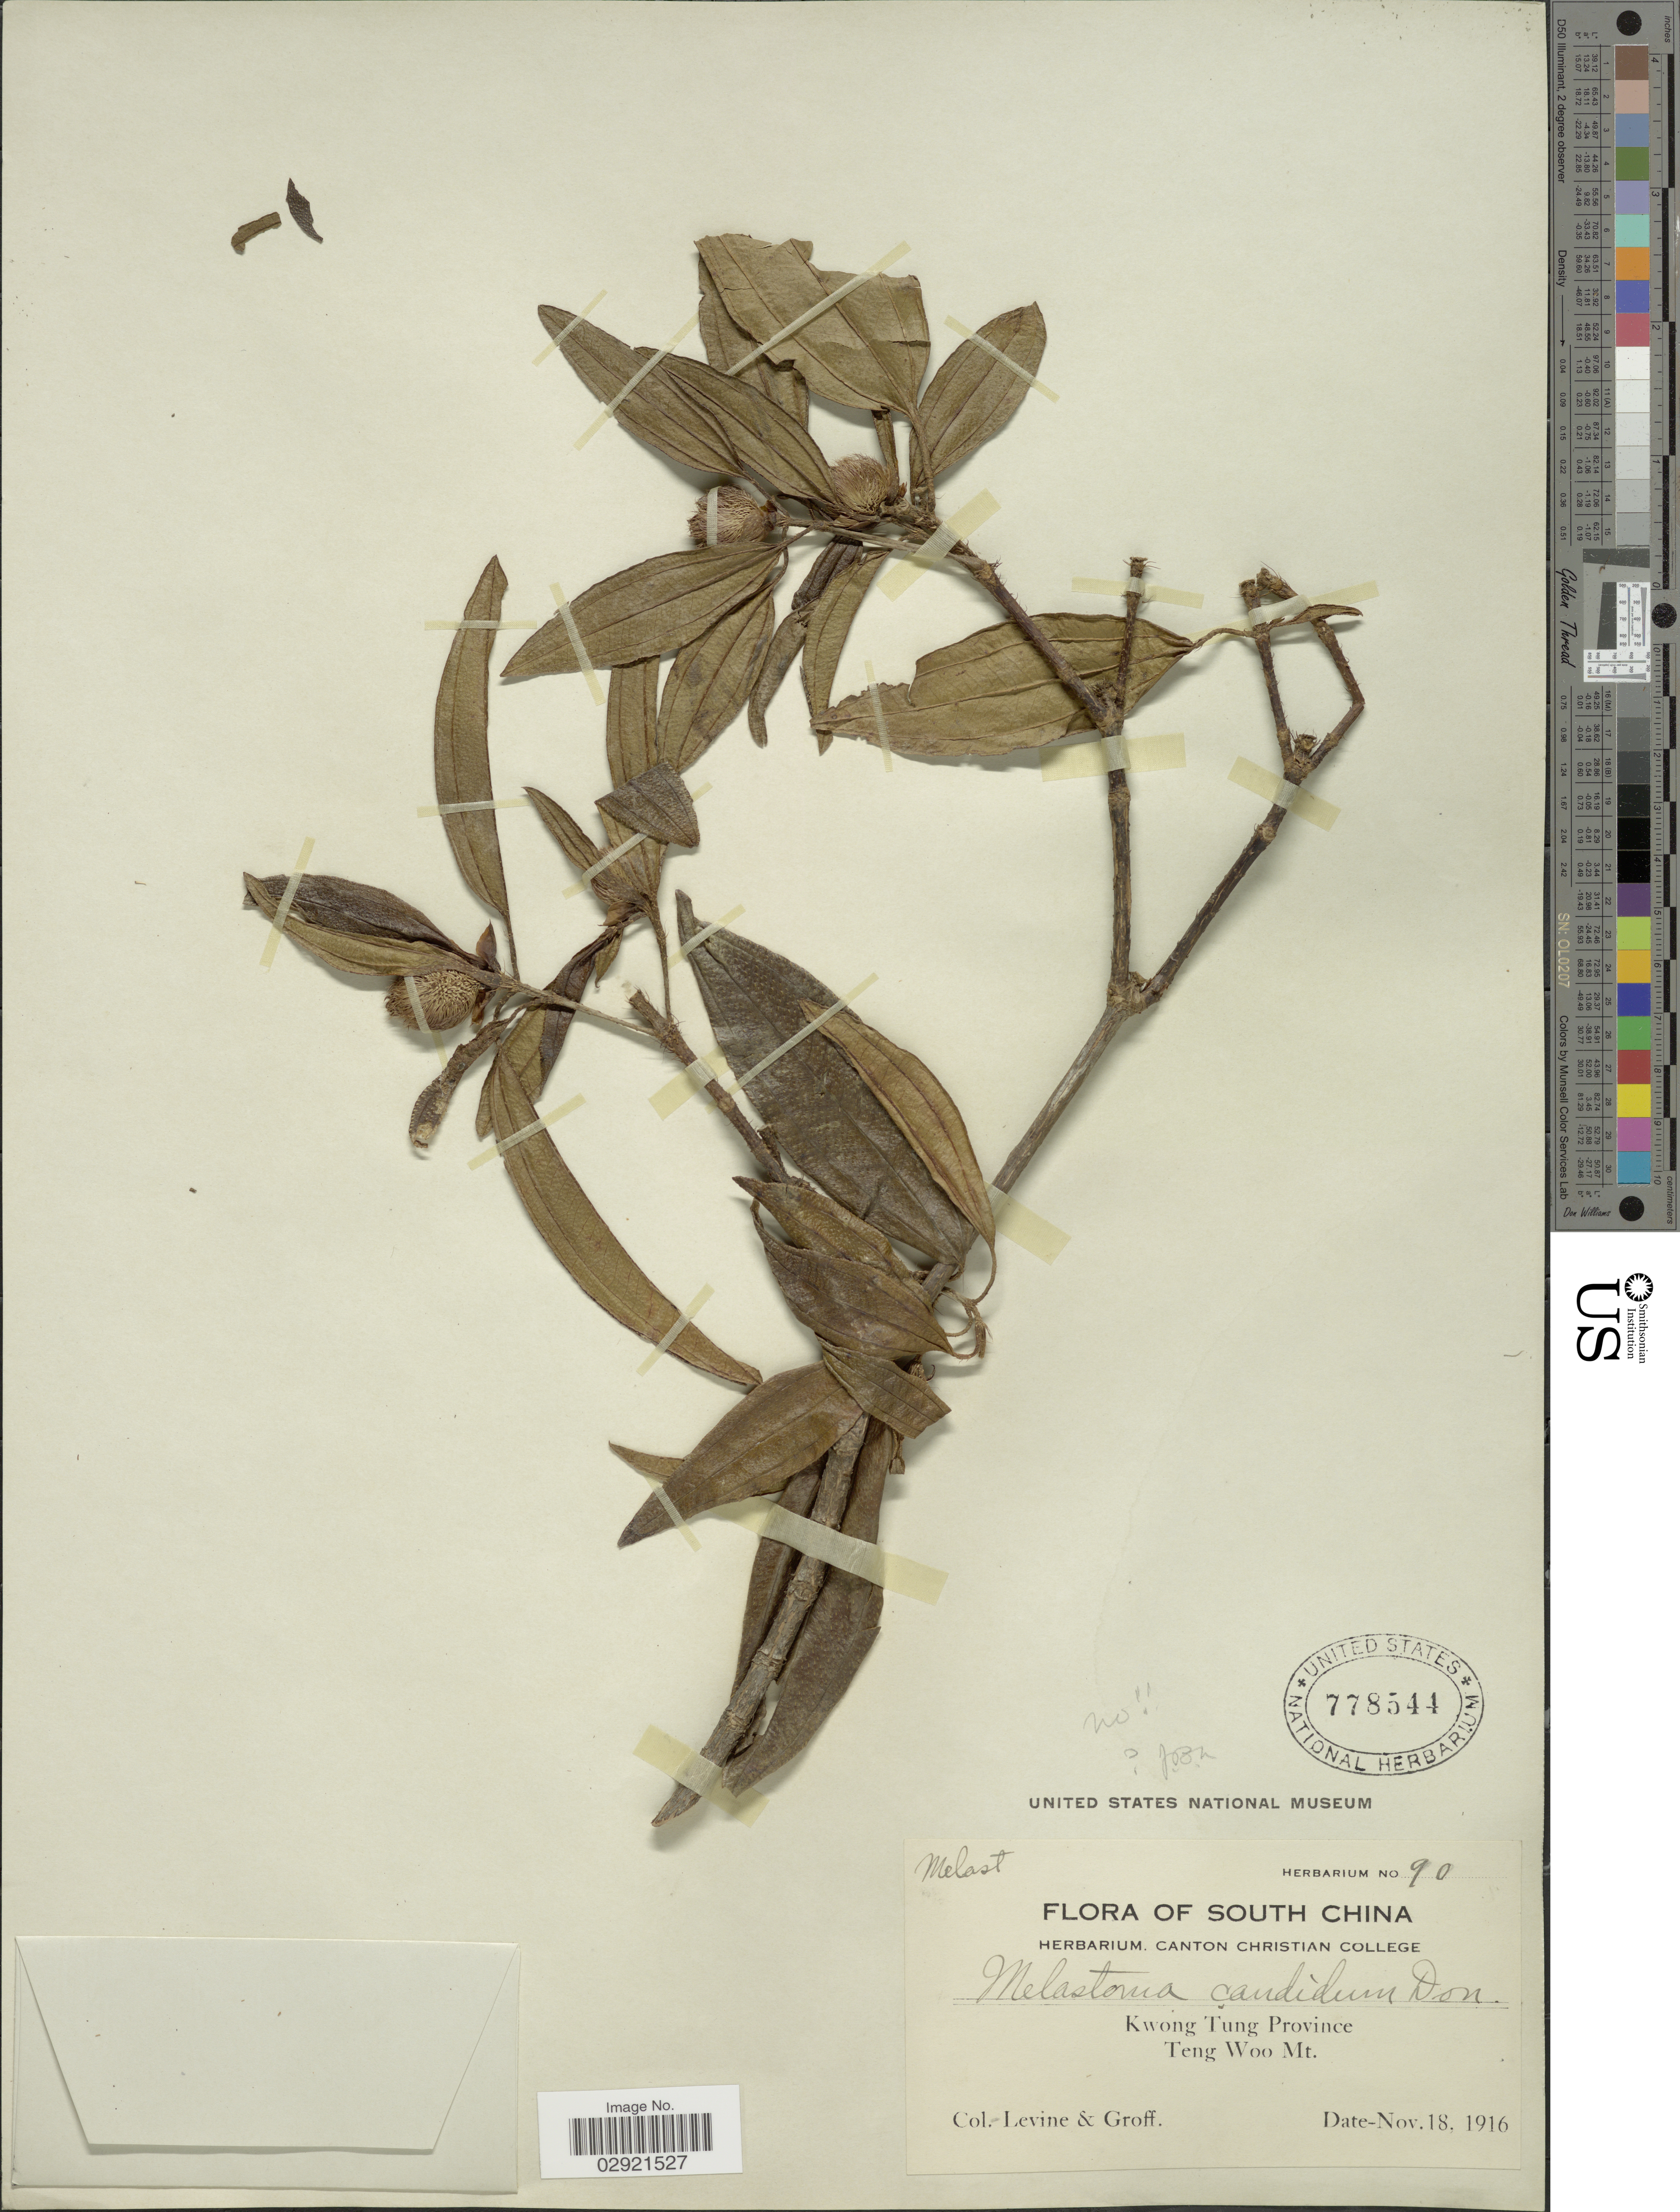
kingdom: Plantae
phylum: Tracheophyta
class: Magnoliopsida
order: Myrtales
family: Melastomataceae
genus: Melastoma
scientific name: Melastoma sanguineum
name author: Sims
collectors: -. Levine & -- Groff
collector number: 90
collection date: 1916-11-18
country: China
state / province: Guangdong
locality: South China. Kwong Tung Province. Teng Woo Mt.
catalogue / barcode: US 778544